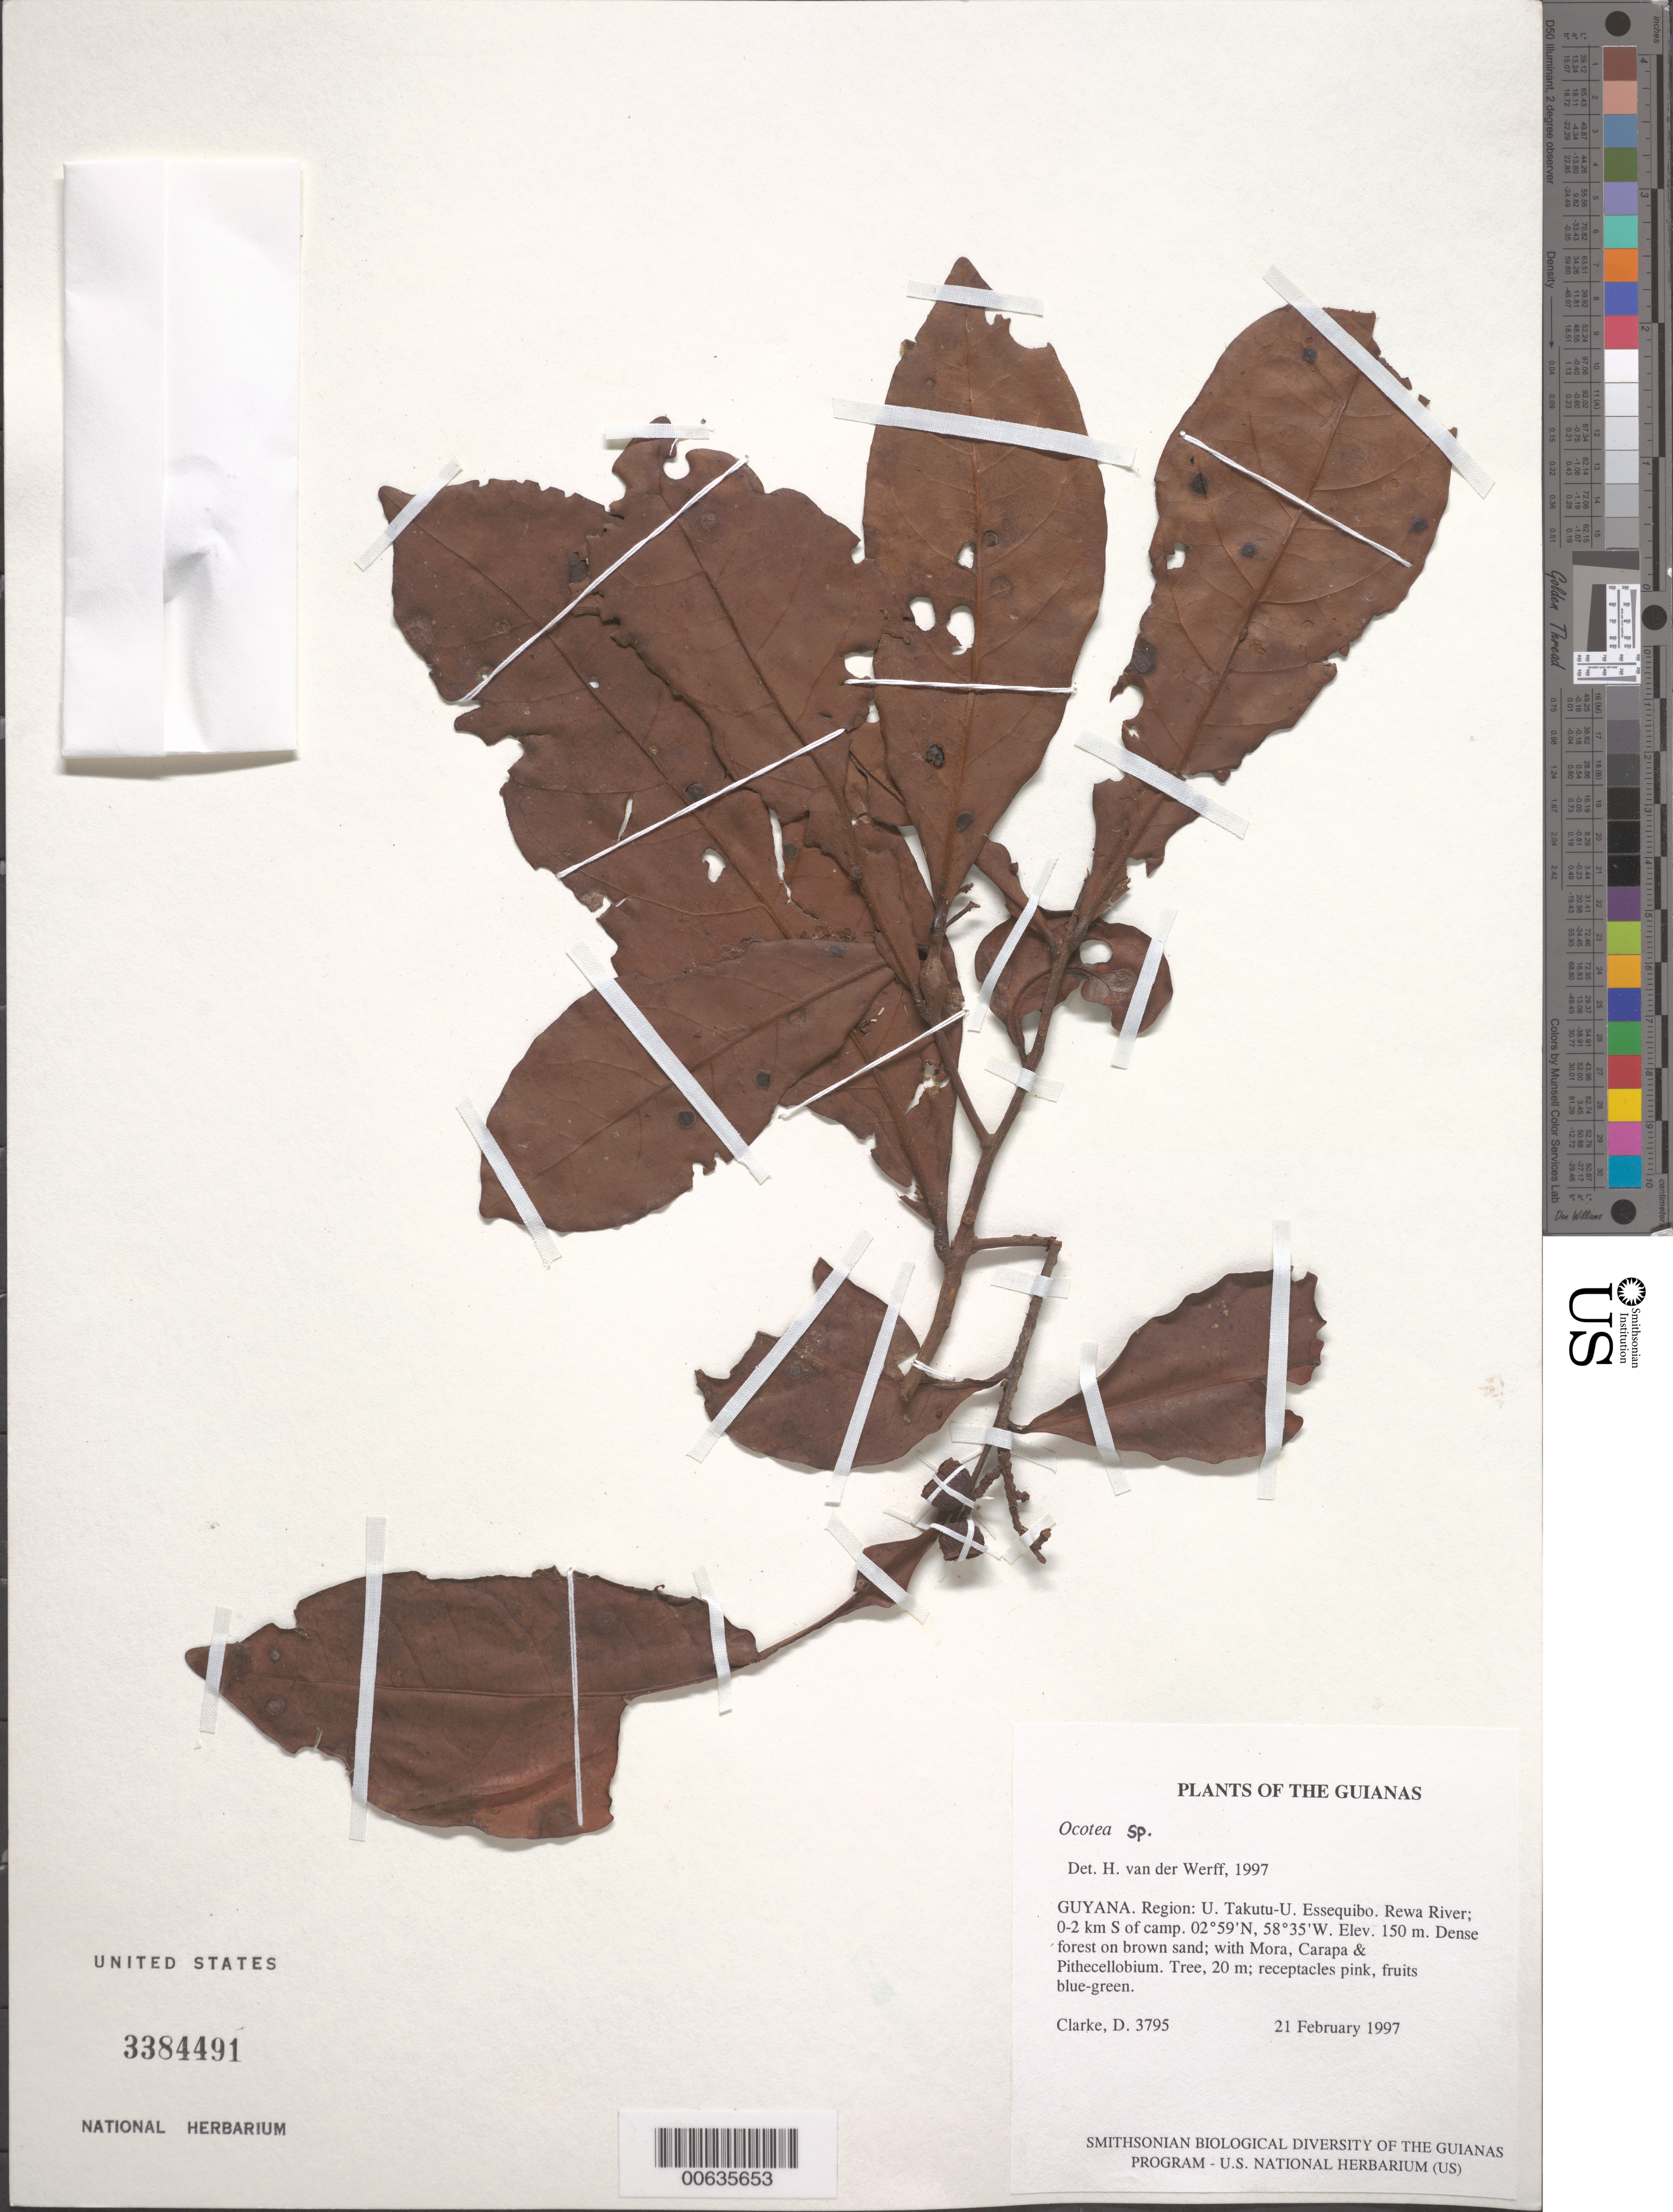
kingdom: Plantae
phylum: Tracheophyta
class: Magnoliopsida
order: Laurales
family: Lauraceae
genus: Ocotea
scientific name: Ocotea sp.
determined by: van der Werff, H., (MO), Missouri Botanical Garden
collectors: H. D. Clarke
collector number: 3795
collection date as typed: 21 February 1997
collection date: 1997-02-21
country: Guyana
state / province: U. Takutu-U. Essequibo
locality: Rewa River; 0-2 km S of camp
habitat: Dense forest on brown sand; with Mora, Carapa & Pithecellobium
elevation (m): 150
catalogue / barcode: US 3384491